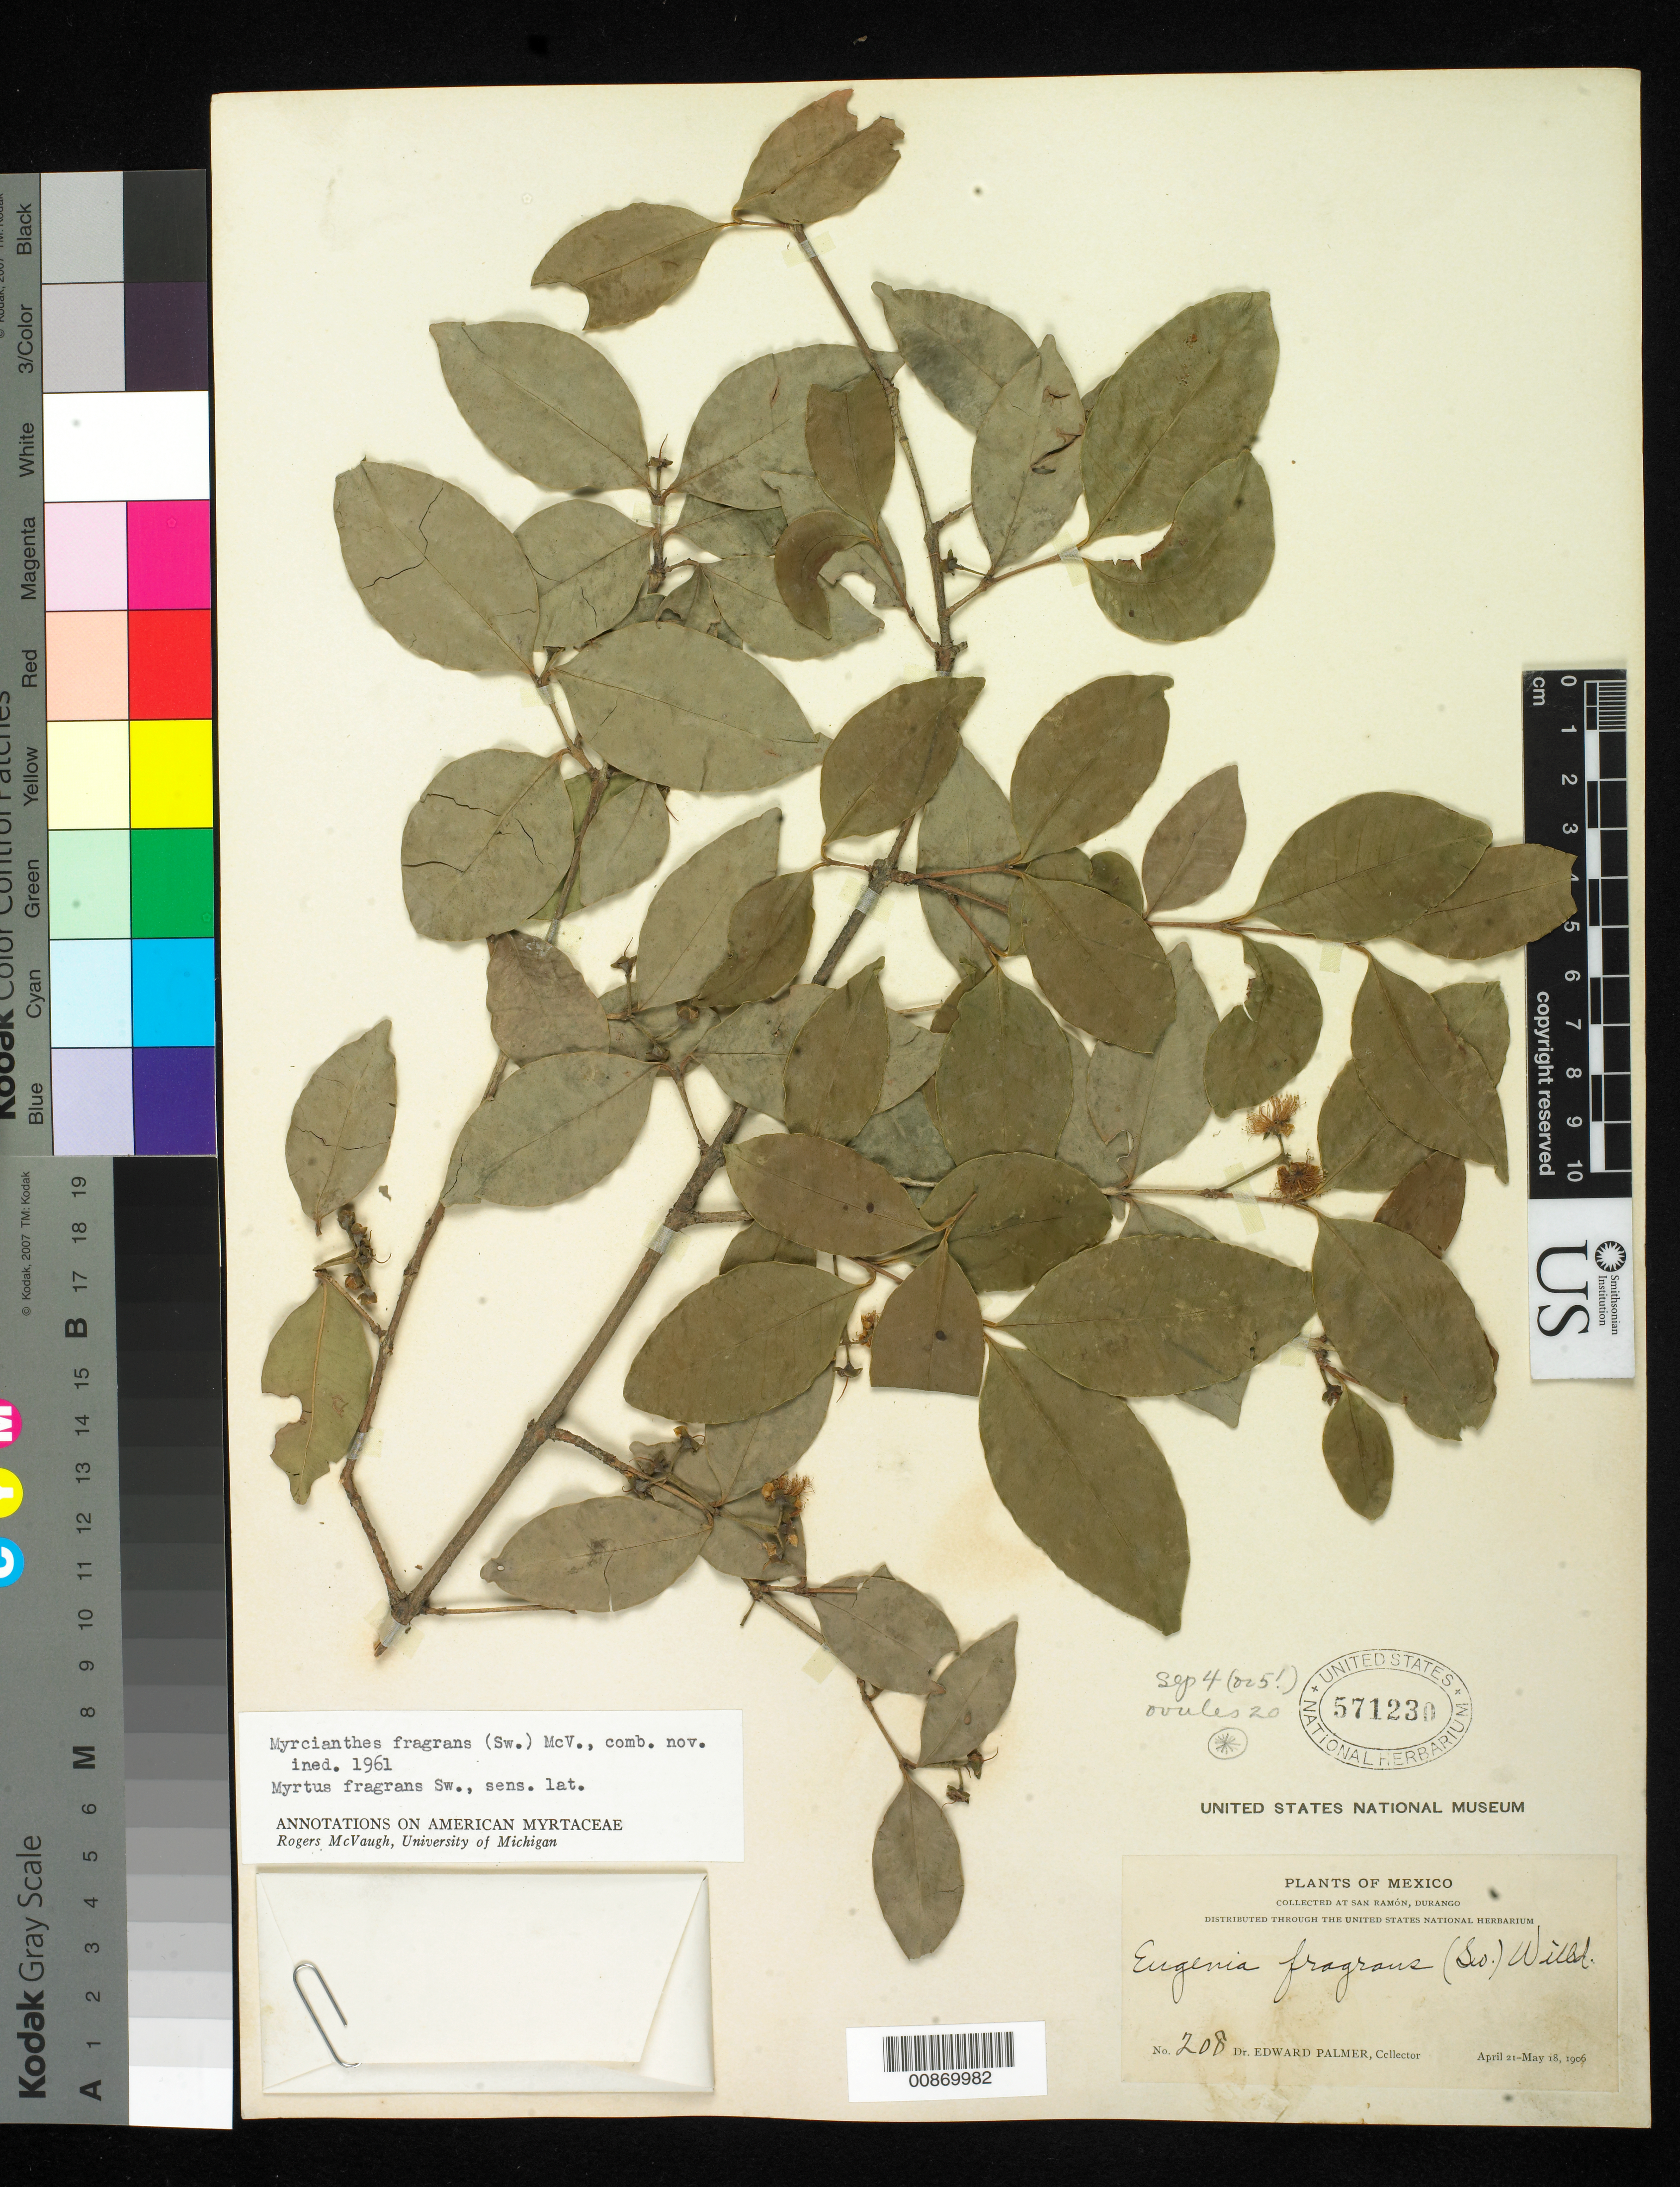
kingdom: Plantae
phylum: Tracheophyta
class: Magnoliopsida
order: Myrtales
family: Myrtaceae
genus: Myrcianthes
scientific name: Myrcianthes fragrans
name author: (Sw.) McVaugh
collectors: E. Palmer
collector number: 208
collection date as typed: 21 Apr 1906 to 18 May 1906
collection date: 1906-04-21/1906-05-18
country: Mexico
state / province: Durango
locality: San Ramón, Durango.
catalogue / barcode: US 571230